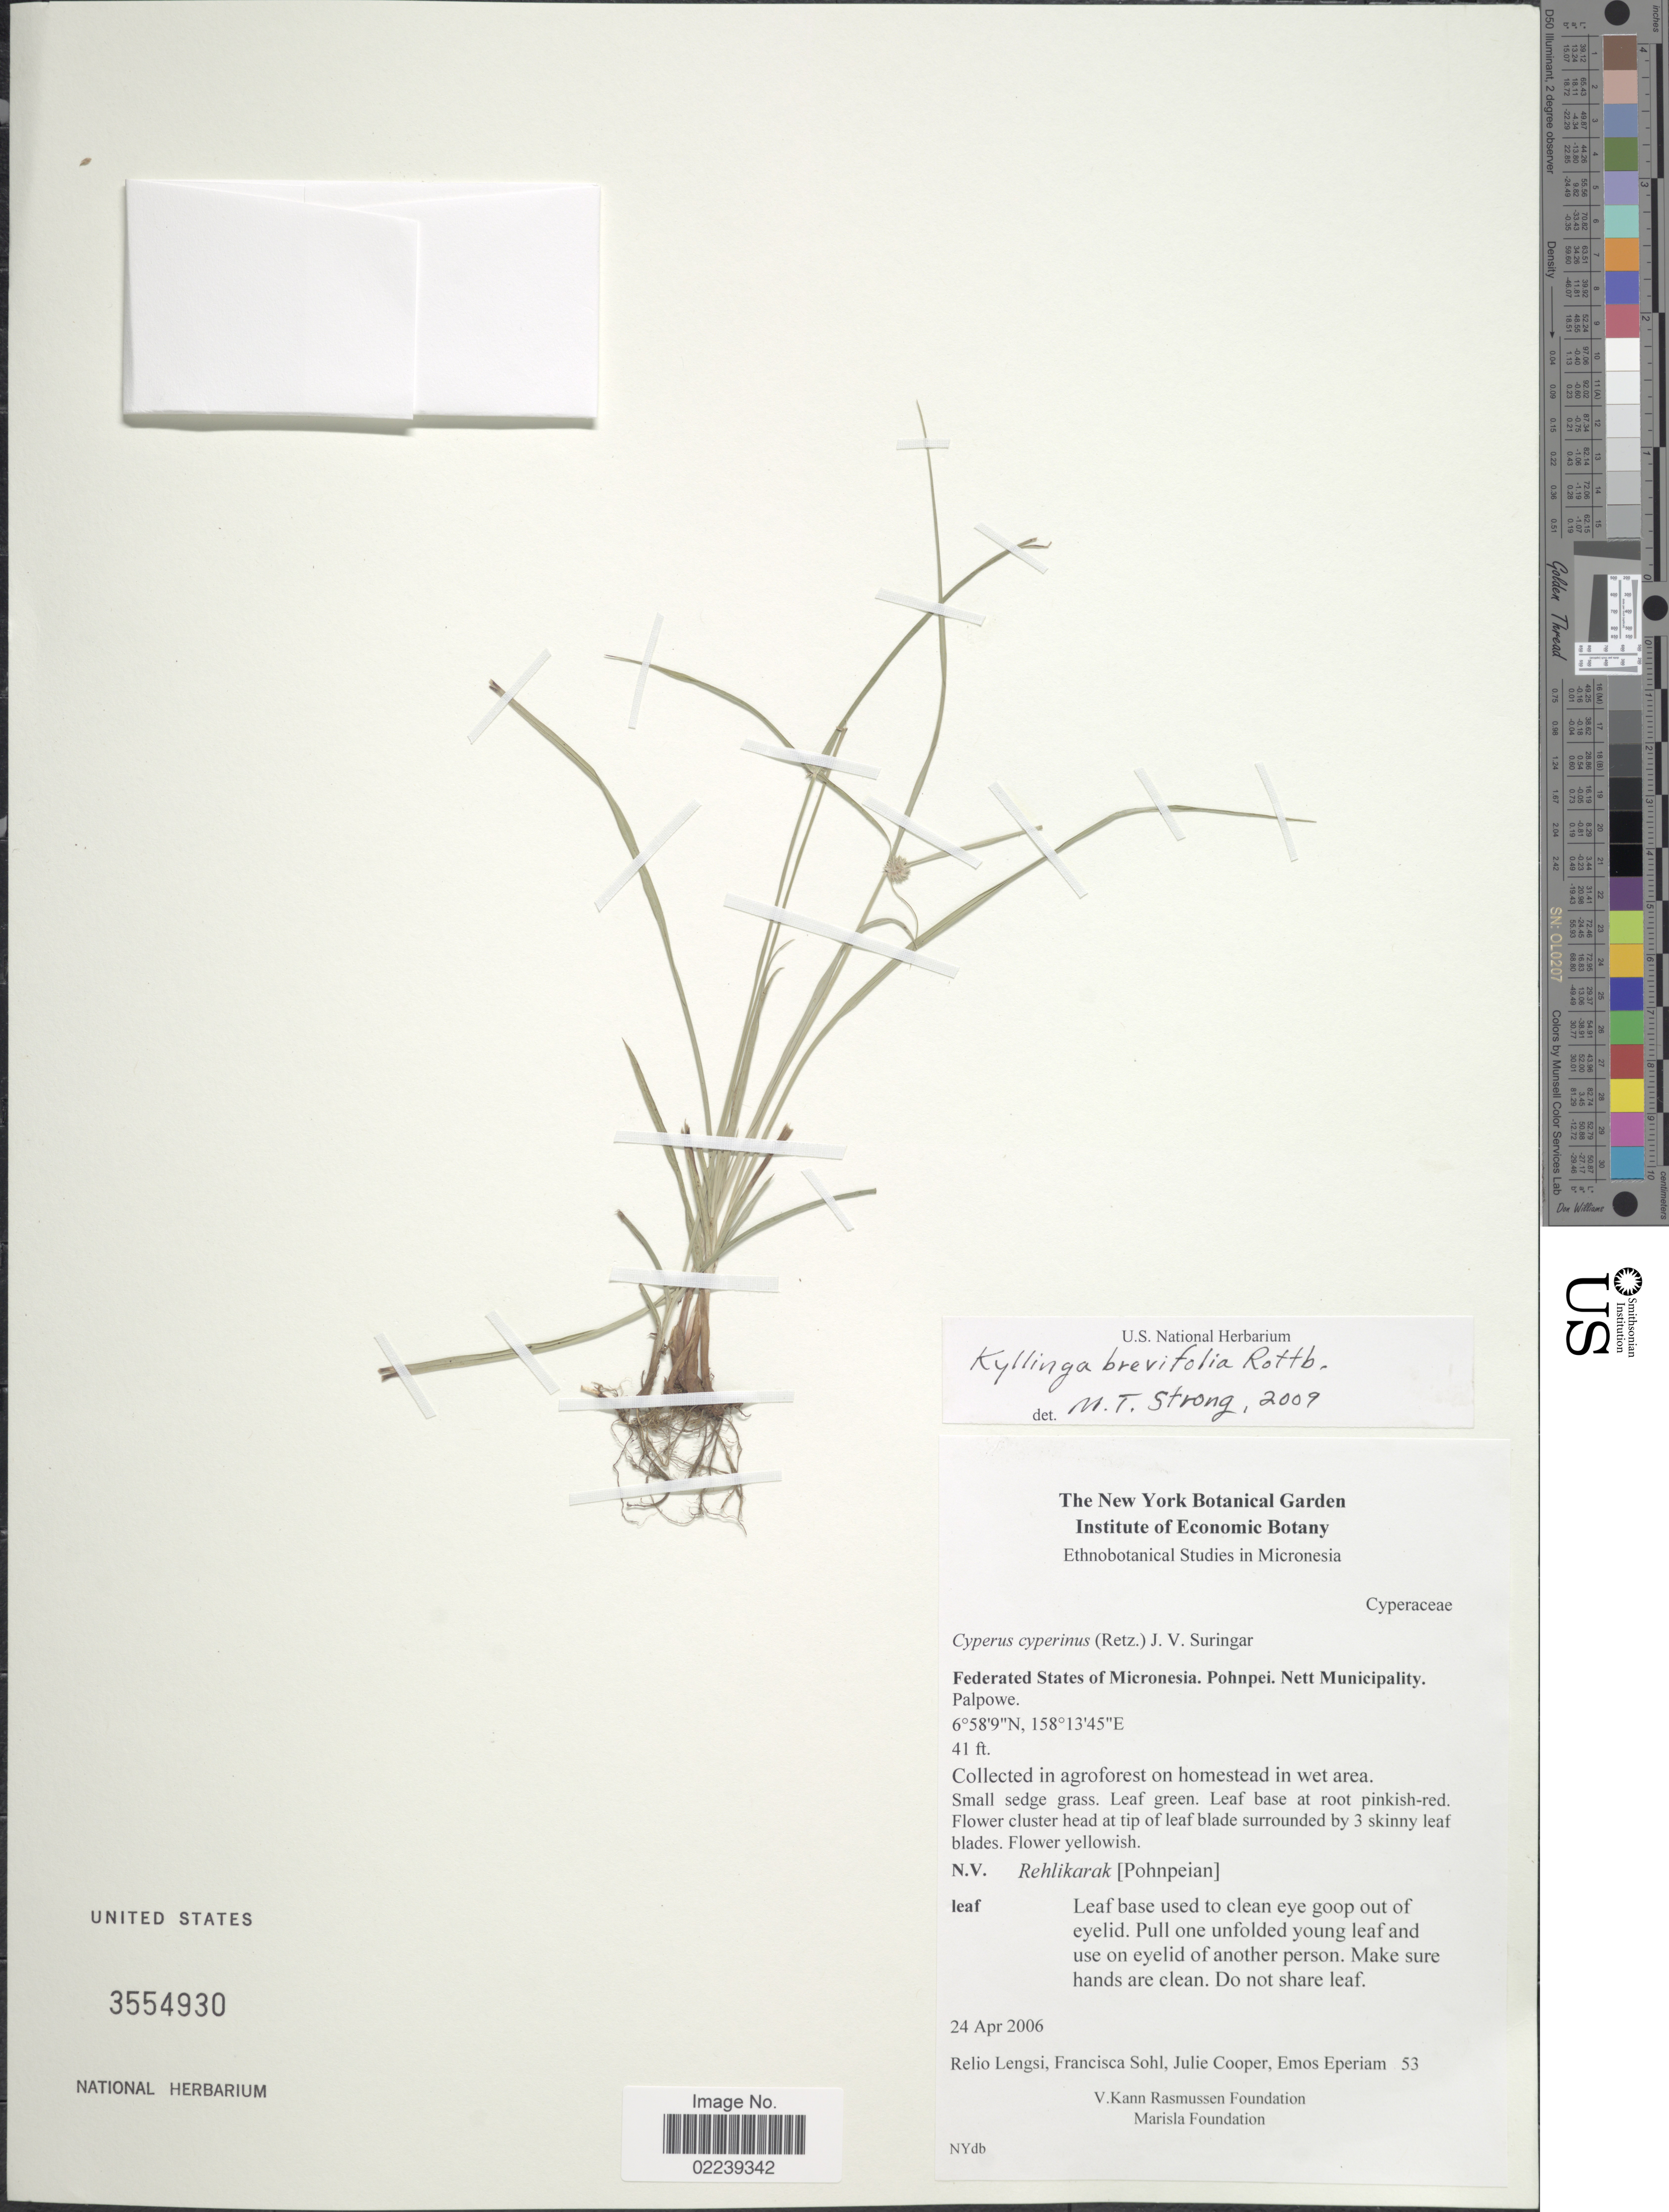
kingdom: Plantae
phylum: Tracheophyta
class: Liliopsida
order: Poales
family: Cyperaceae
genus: Cyperus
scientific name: Cyperus brevifolius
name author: (Rottb.) Hassk.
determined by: Strong, M. T., (US), Smithsonian Institution - National Museum of Natural History (UNITED STATES)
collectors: R. Lengsi, F. Sohl, J. Cooper & E. Eperiam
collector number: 53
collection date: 2006-04-24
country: Micronesia, Federated States of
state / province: Pohnpei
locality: Nett Municipality, Palpowe, Collected in agroforest on homestead in wet area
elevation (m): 12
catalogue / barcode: US 3554930